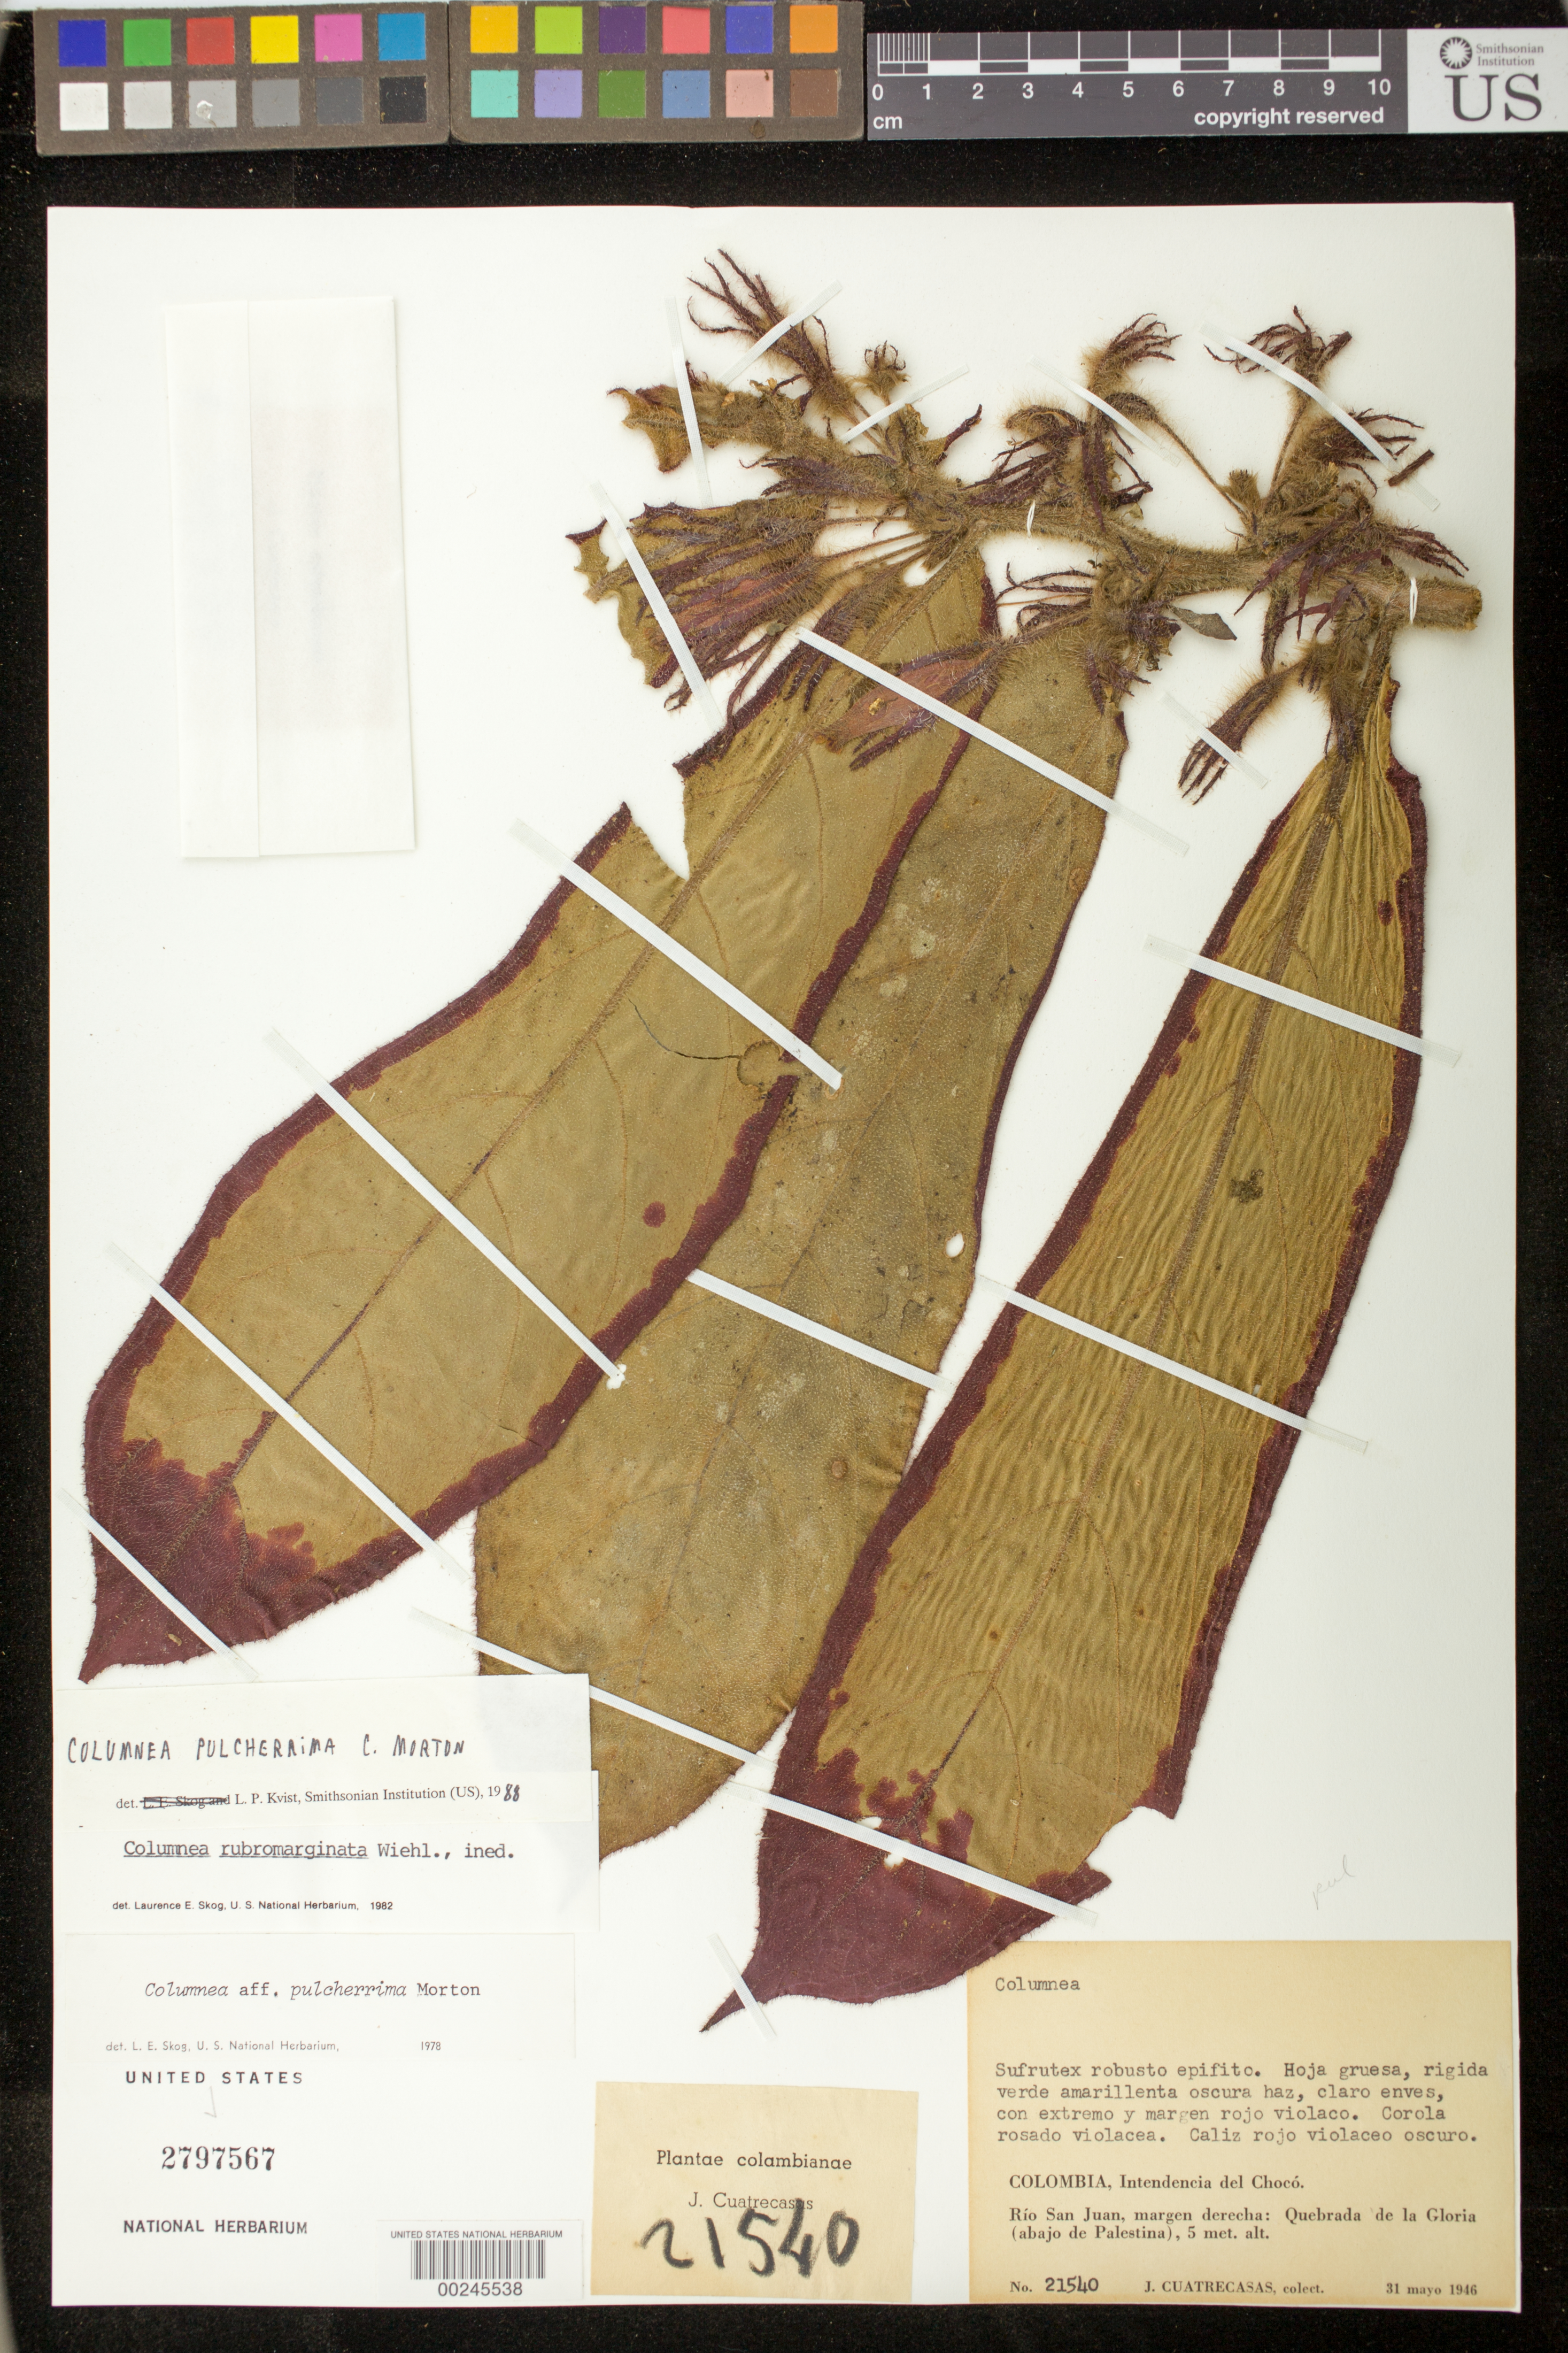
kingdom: Plantae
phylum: Tracheophyta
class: Magnoliopsida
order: Lamiales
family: Gesneriaceae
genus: Columnea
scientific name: Columnea pulcherrima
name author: C.V. Morton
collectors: J. Cuatrecasas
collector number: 21540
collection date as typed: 31 May 1946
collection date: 1946-05-31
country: Colombia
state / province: Chocó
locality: Río San Juan, margen derecha: Quebrada de la Gloria (abajo de Palestina)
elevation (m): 5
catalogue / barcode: US 2797567